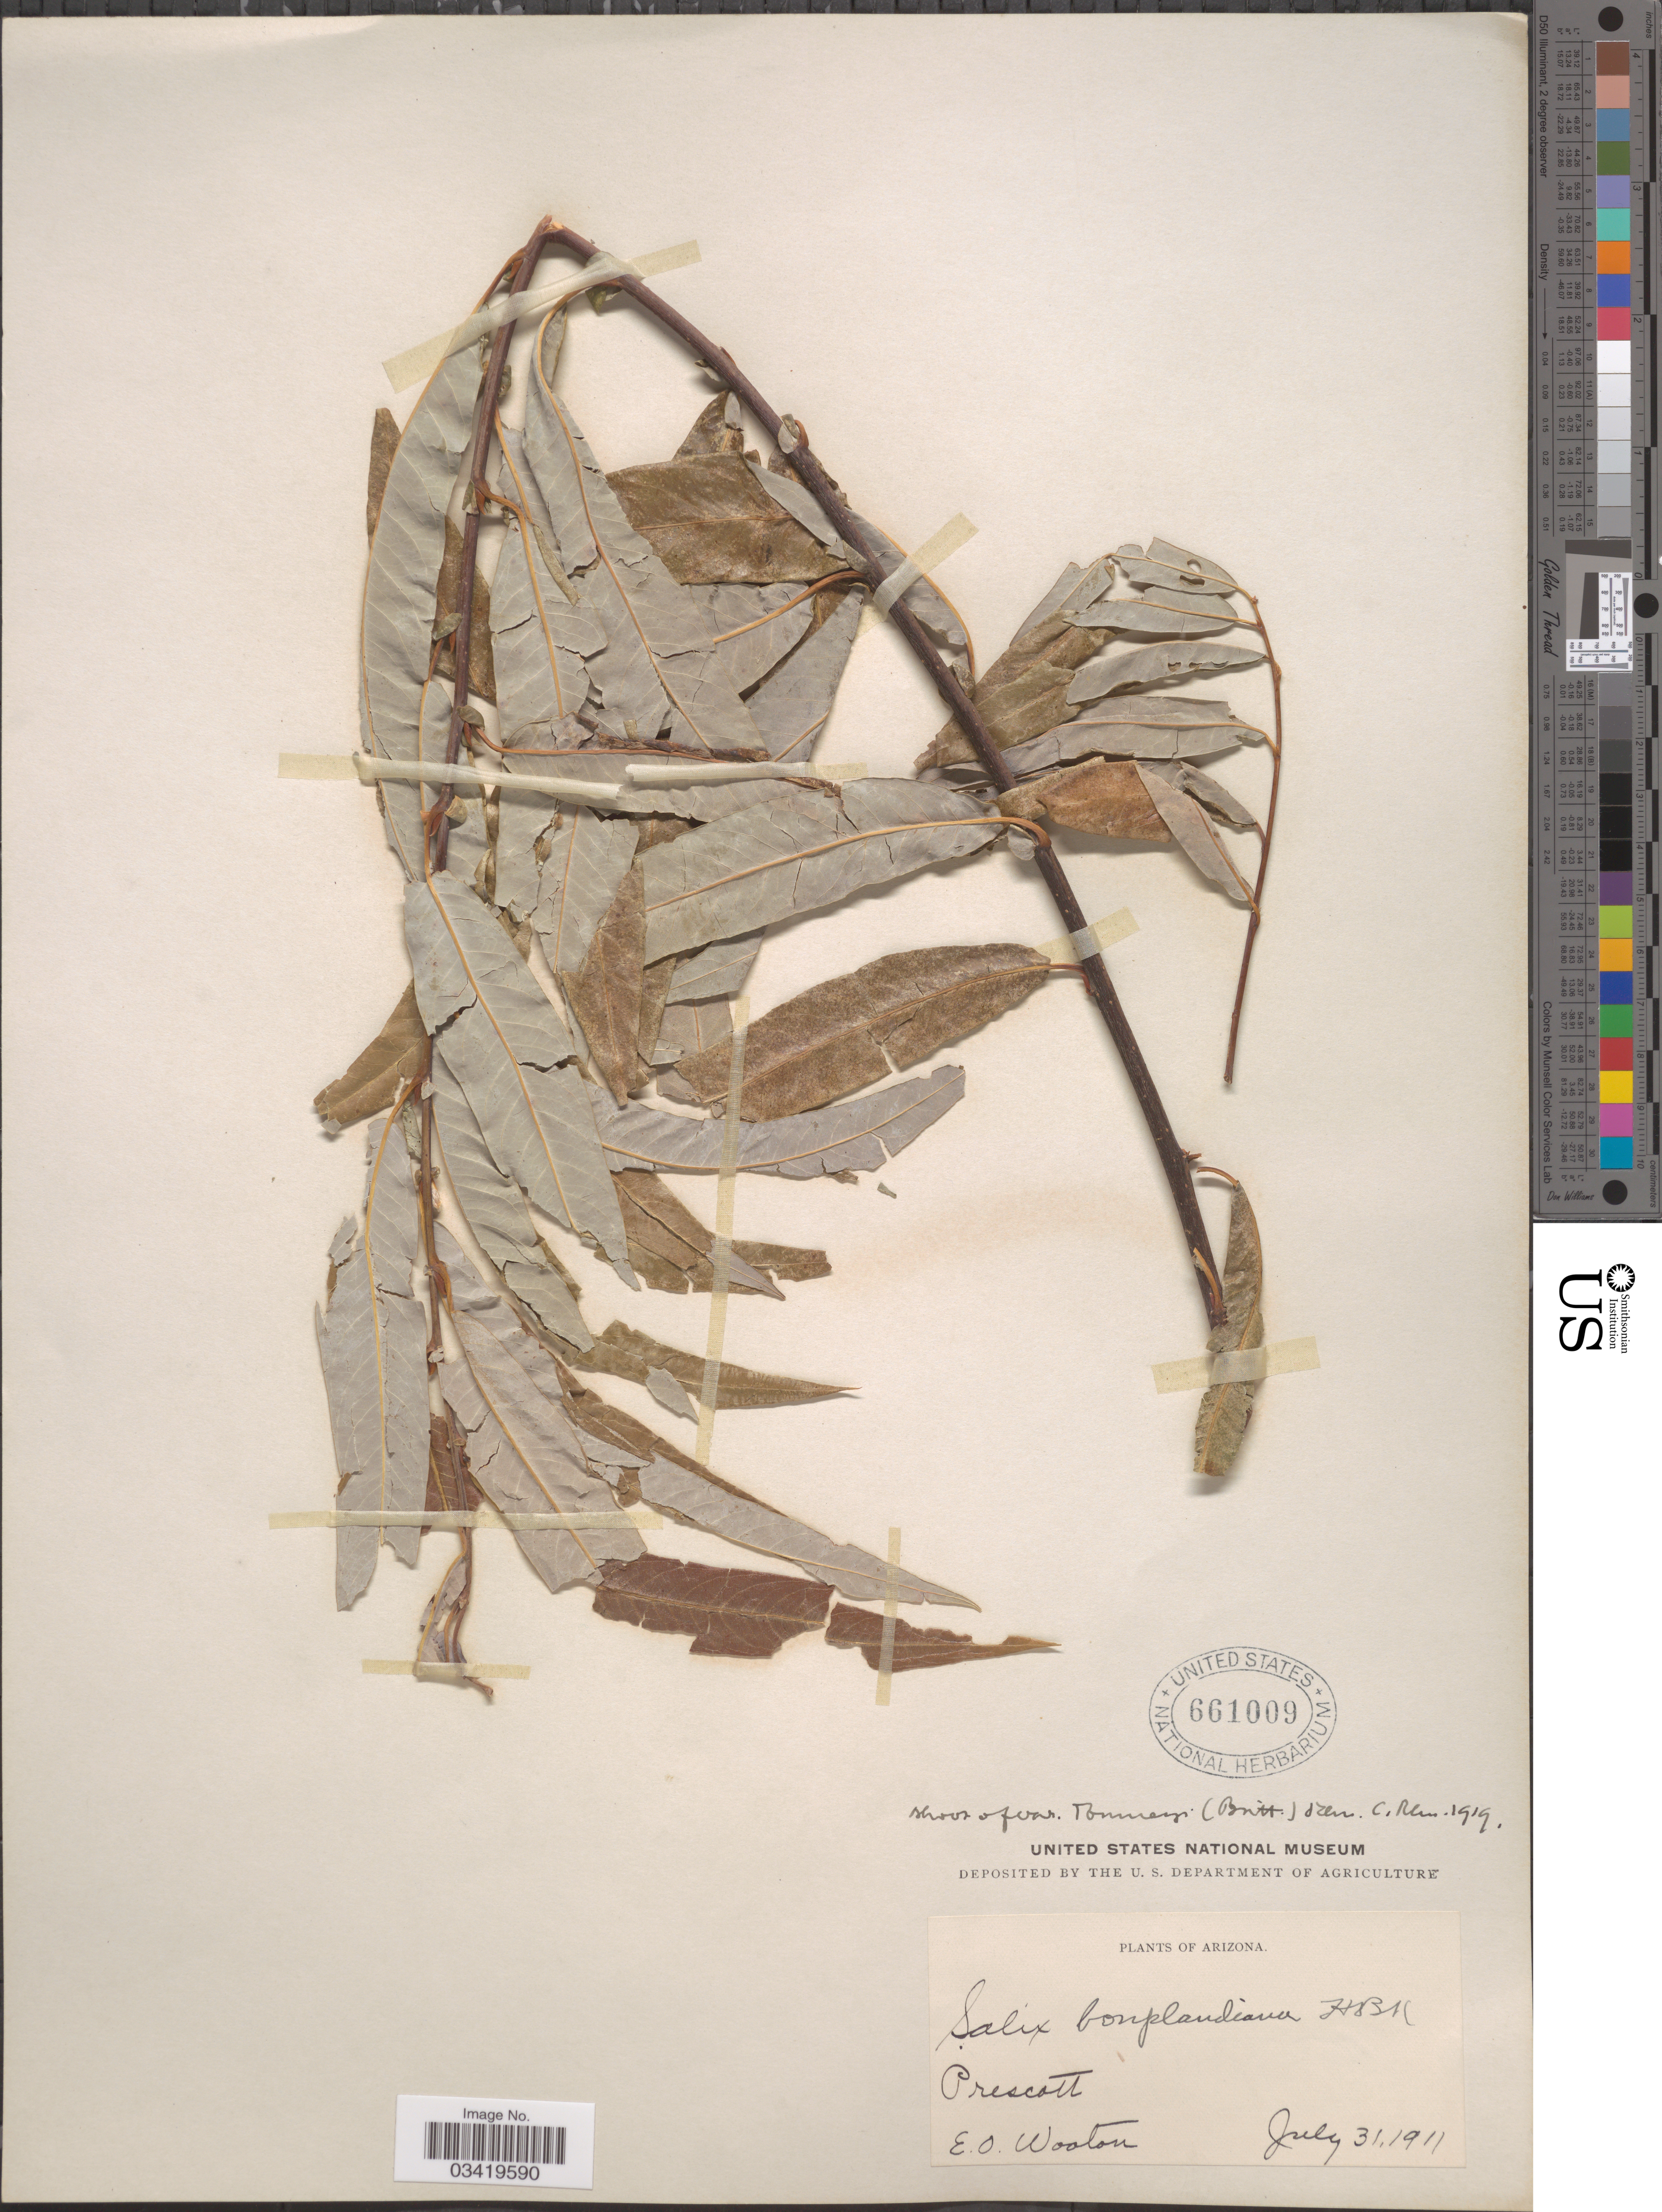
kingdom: Plantae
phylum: Tracheophyta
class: Magnoliopsida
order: Malpighiales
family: Salicaceae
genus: Salix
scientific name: Salix bonplandiana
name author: Kunth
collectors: E. O. Wooton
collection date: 1911-07-31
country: United States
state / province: Arizona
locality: Prescott.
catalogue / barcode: US 661009